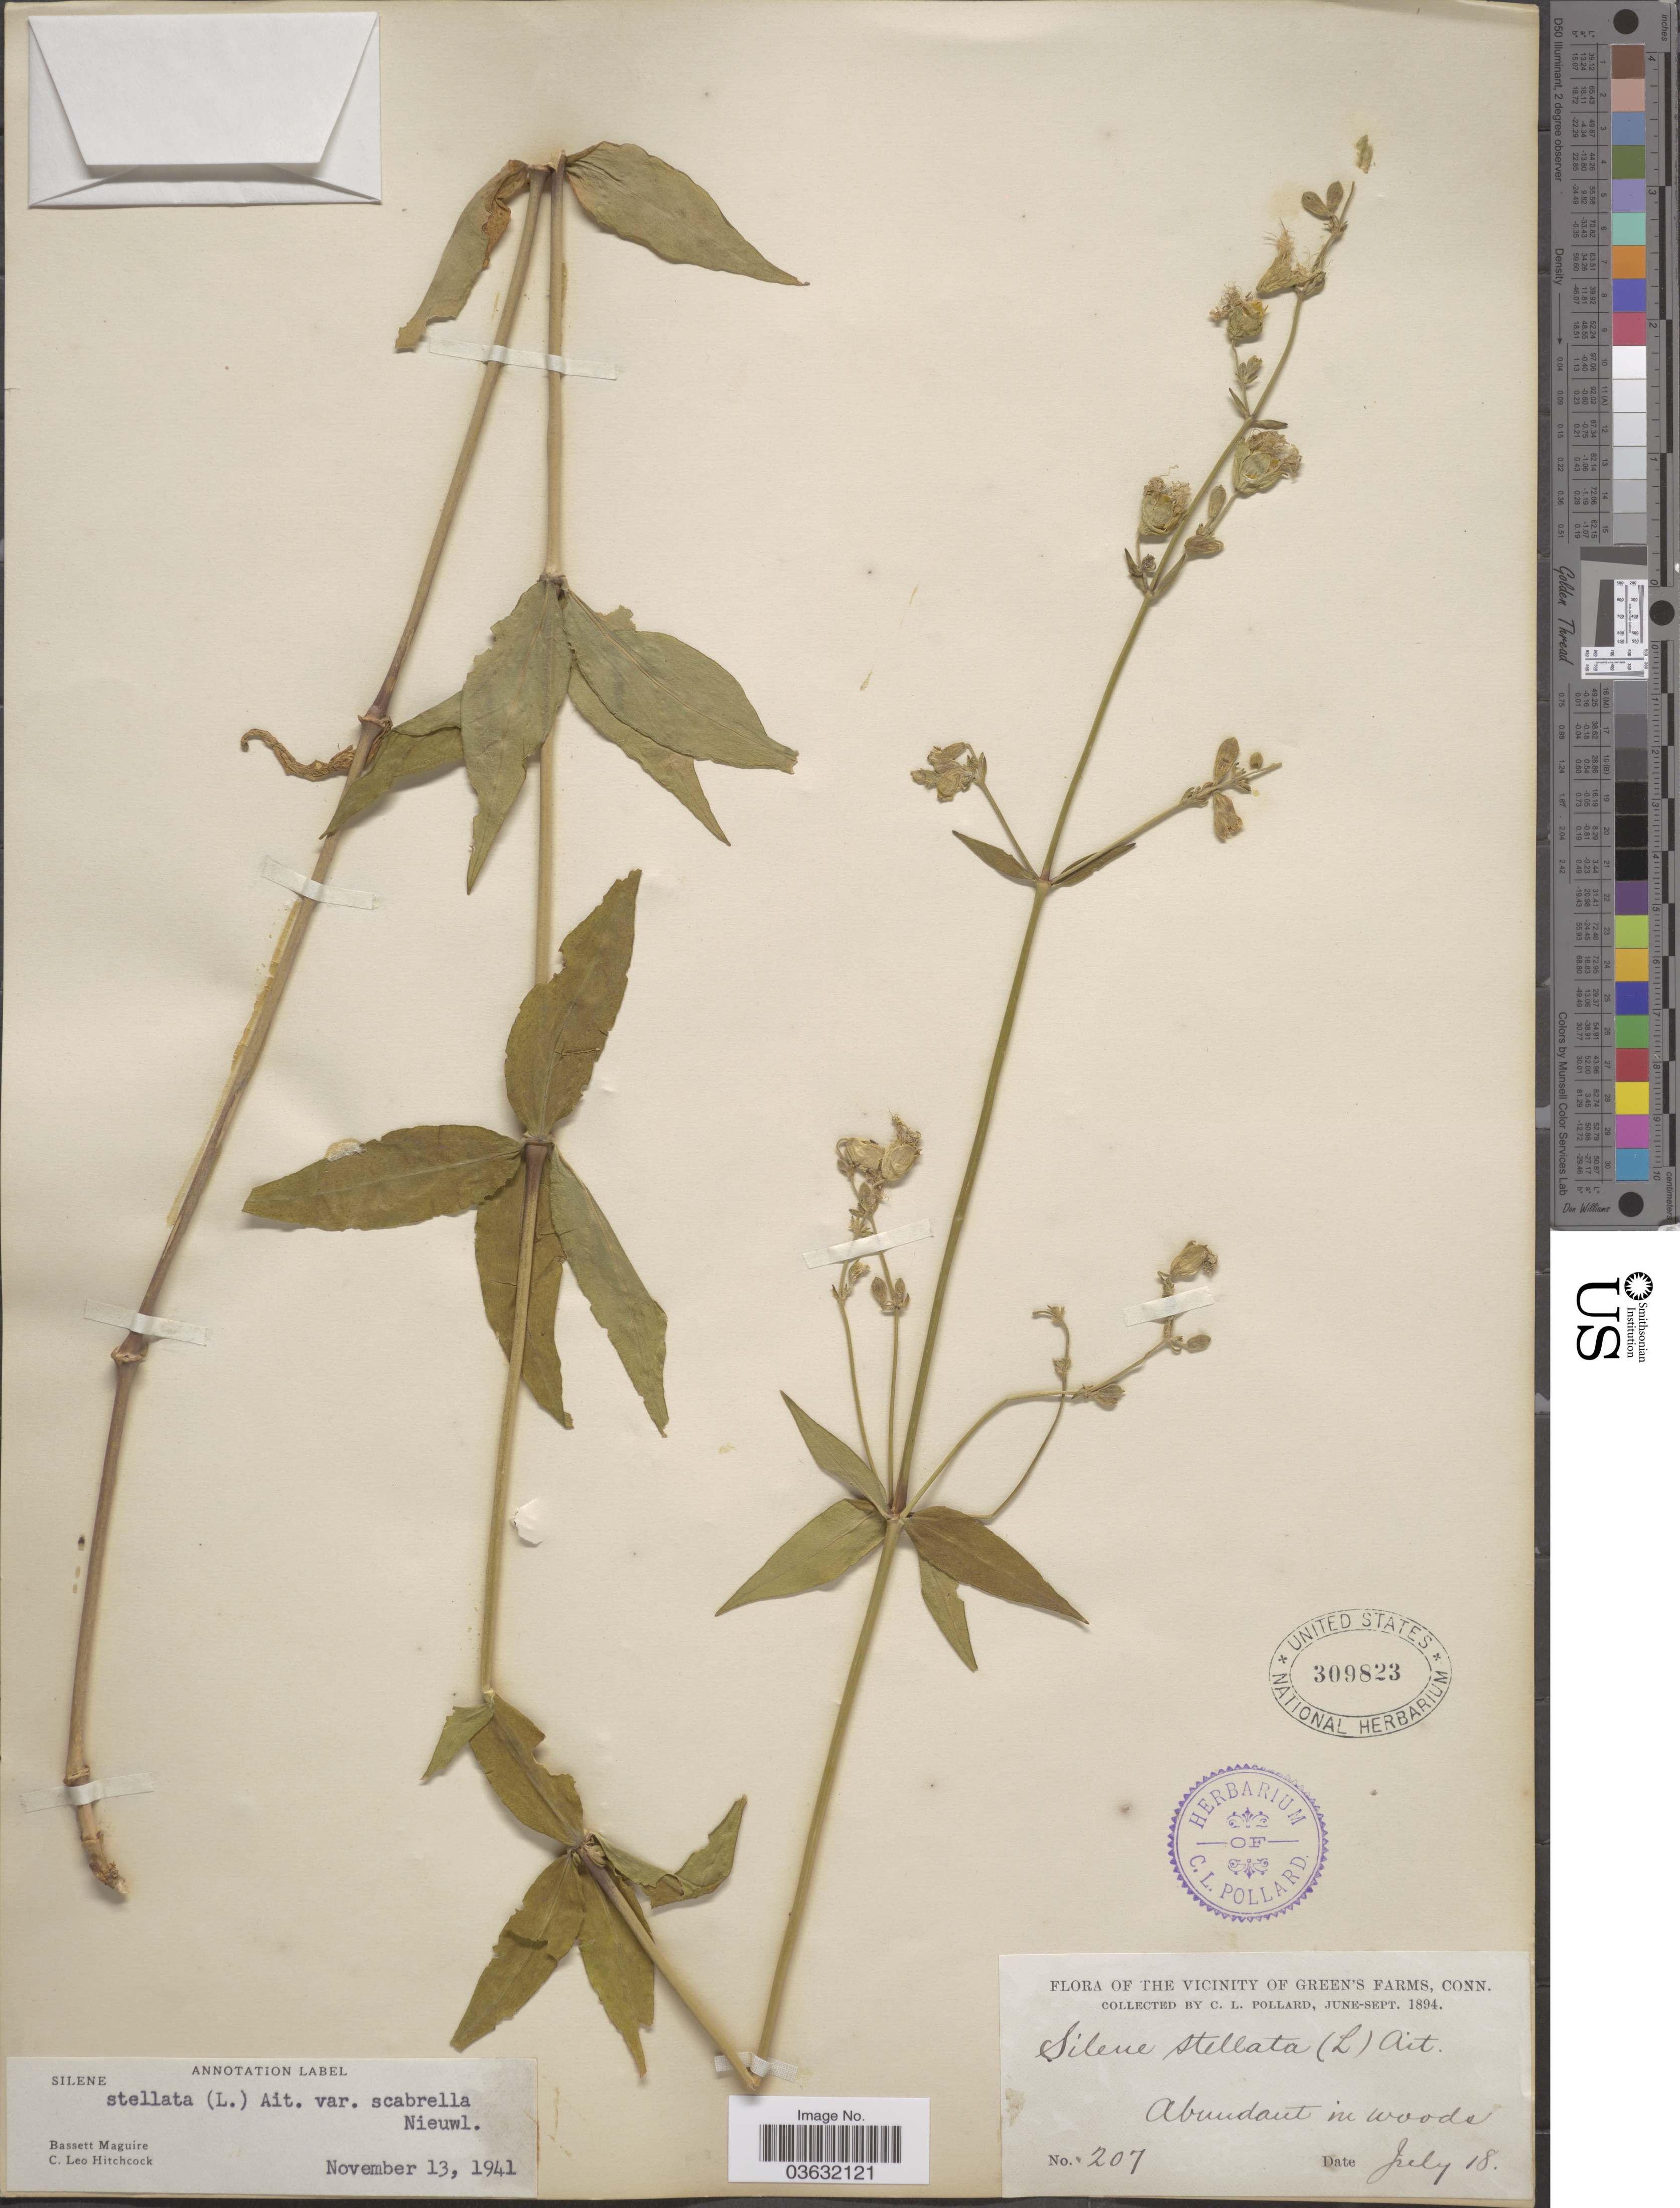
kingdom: Plantae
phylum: Tracheophyta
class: Magnoliopsida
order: Caryophyllales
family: Caryophyllaceae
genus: Silene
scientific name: Silene stellata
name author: (L.) Coyte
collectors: C. L. Pollard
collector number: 207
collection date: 1894-07-18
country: United States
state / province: Connecticut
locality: The vicinity of Green's Farms.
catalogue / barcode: US 309823